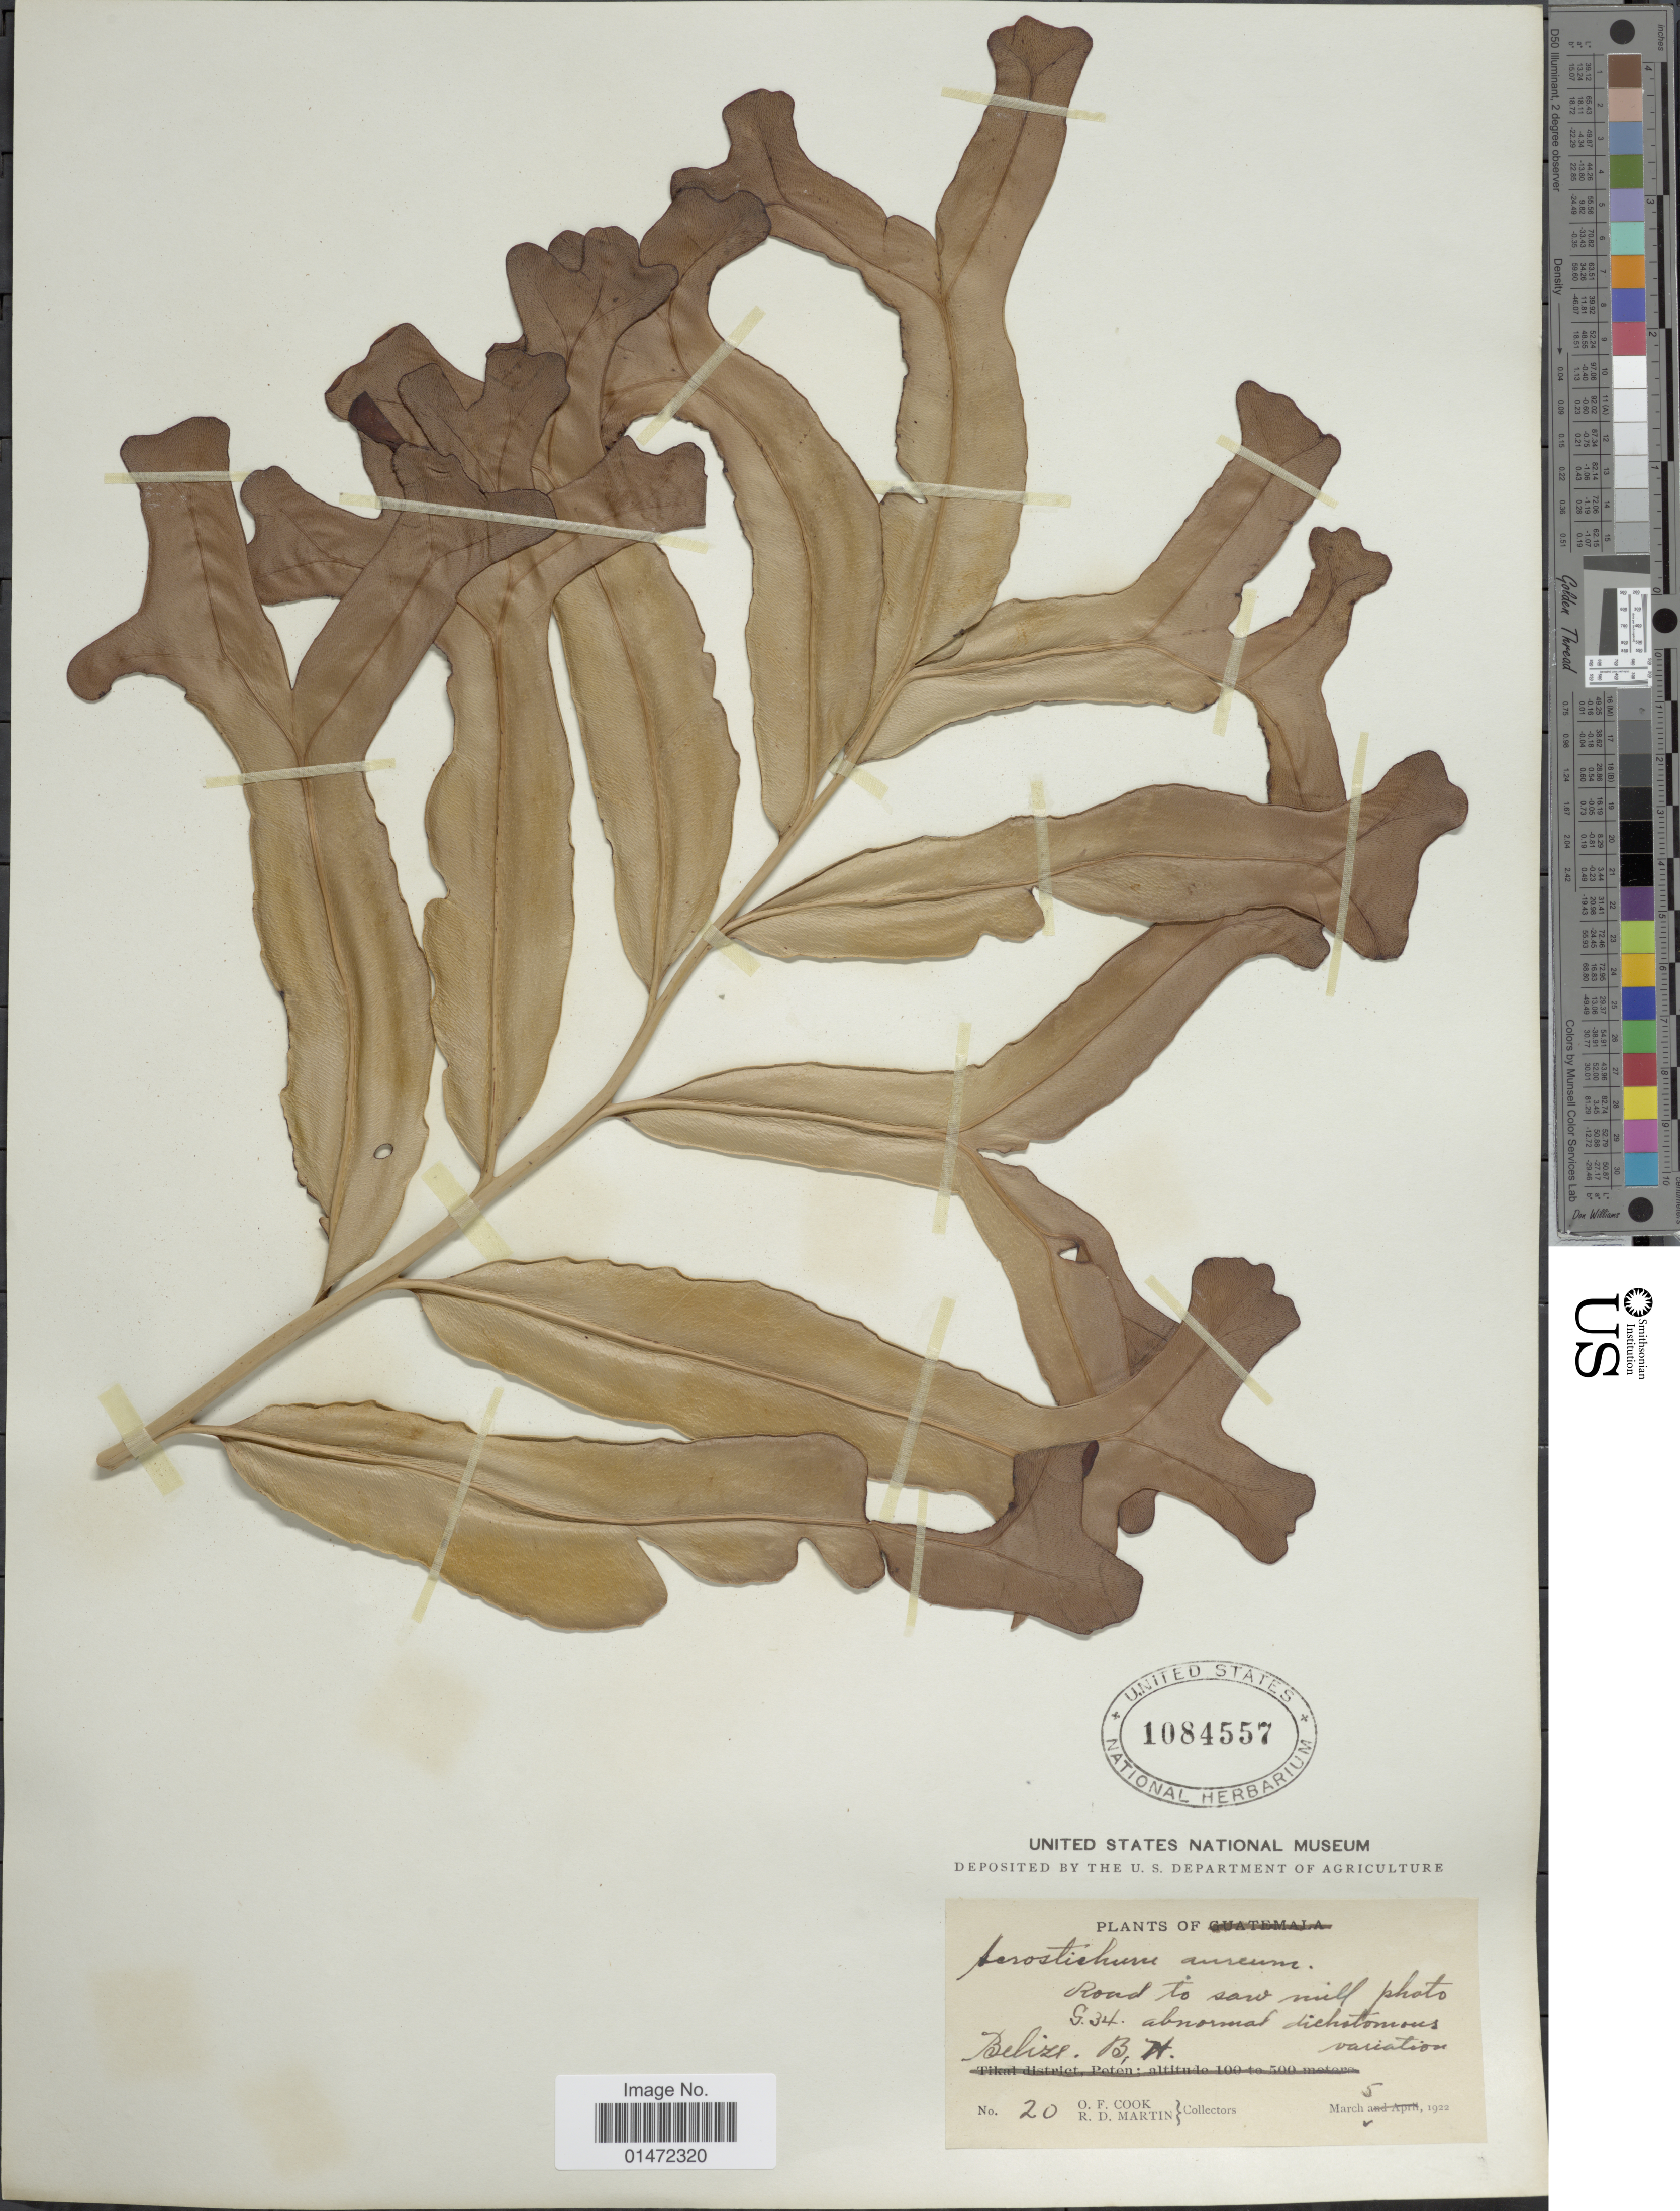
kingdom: Plantae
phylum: Tracheophyta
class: Polypodiopsida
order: Polypodiales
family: Pteridaceae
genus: Acrostichum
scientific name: Acrostichum aureum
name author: L.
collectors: O. F. Cook & R. D. Martin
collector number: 20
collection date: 1922-03-05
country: Belize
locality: B.H.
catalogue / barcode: US 1084557